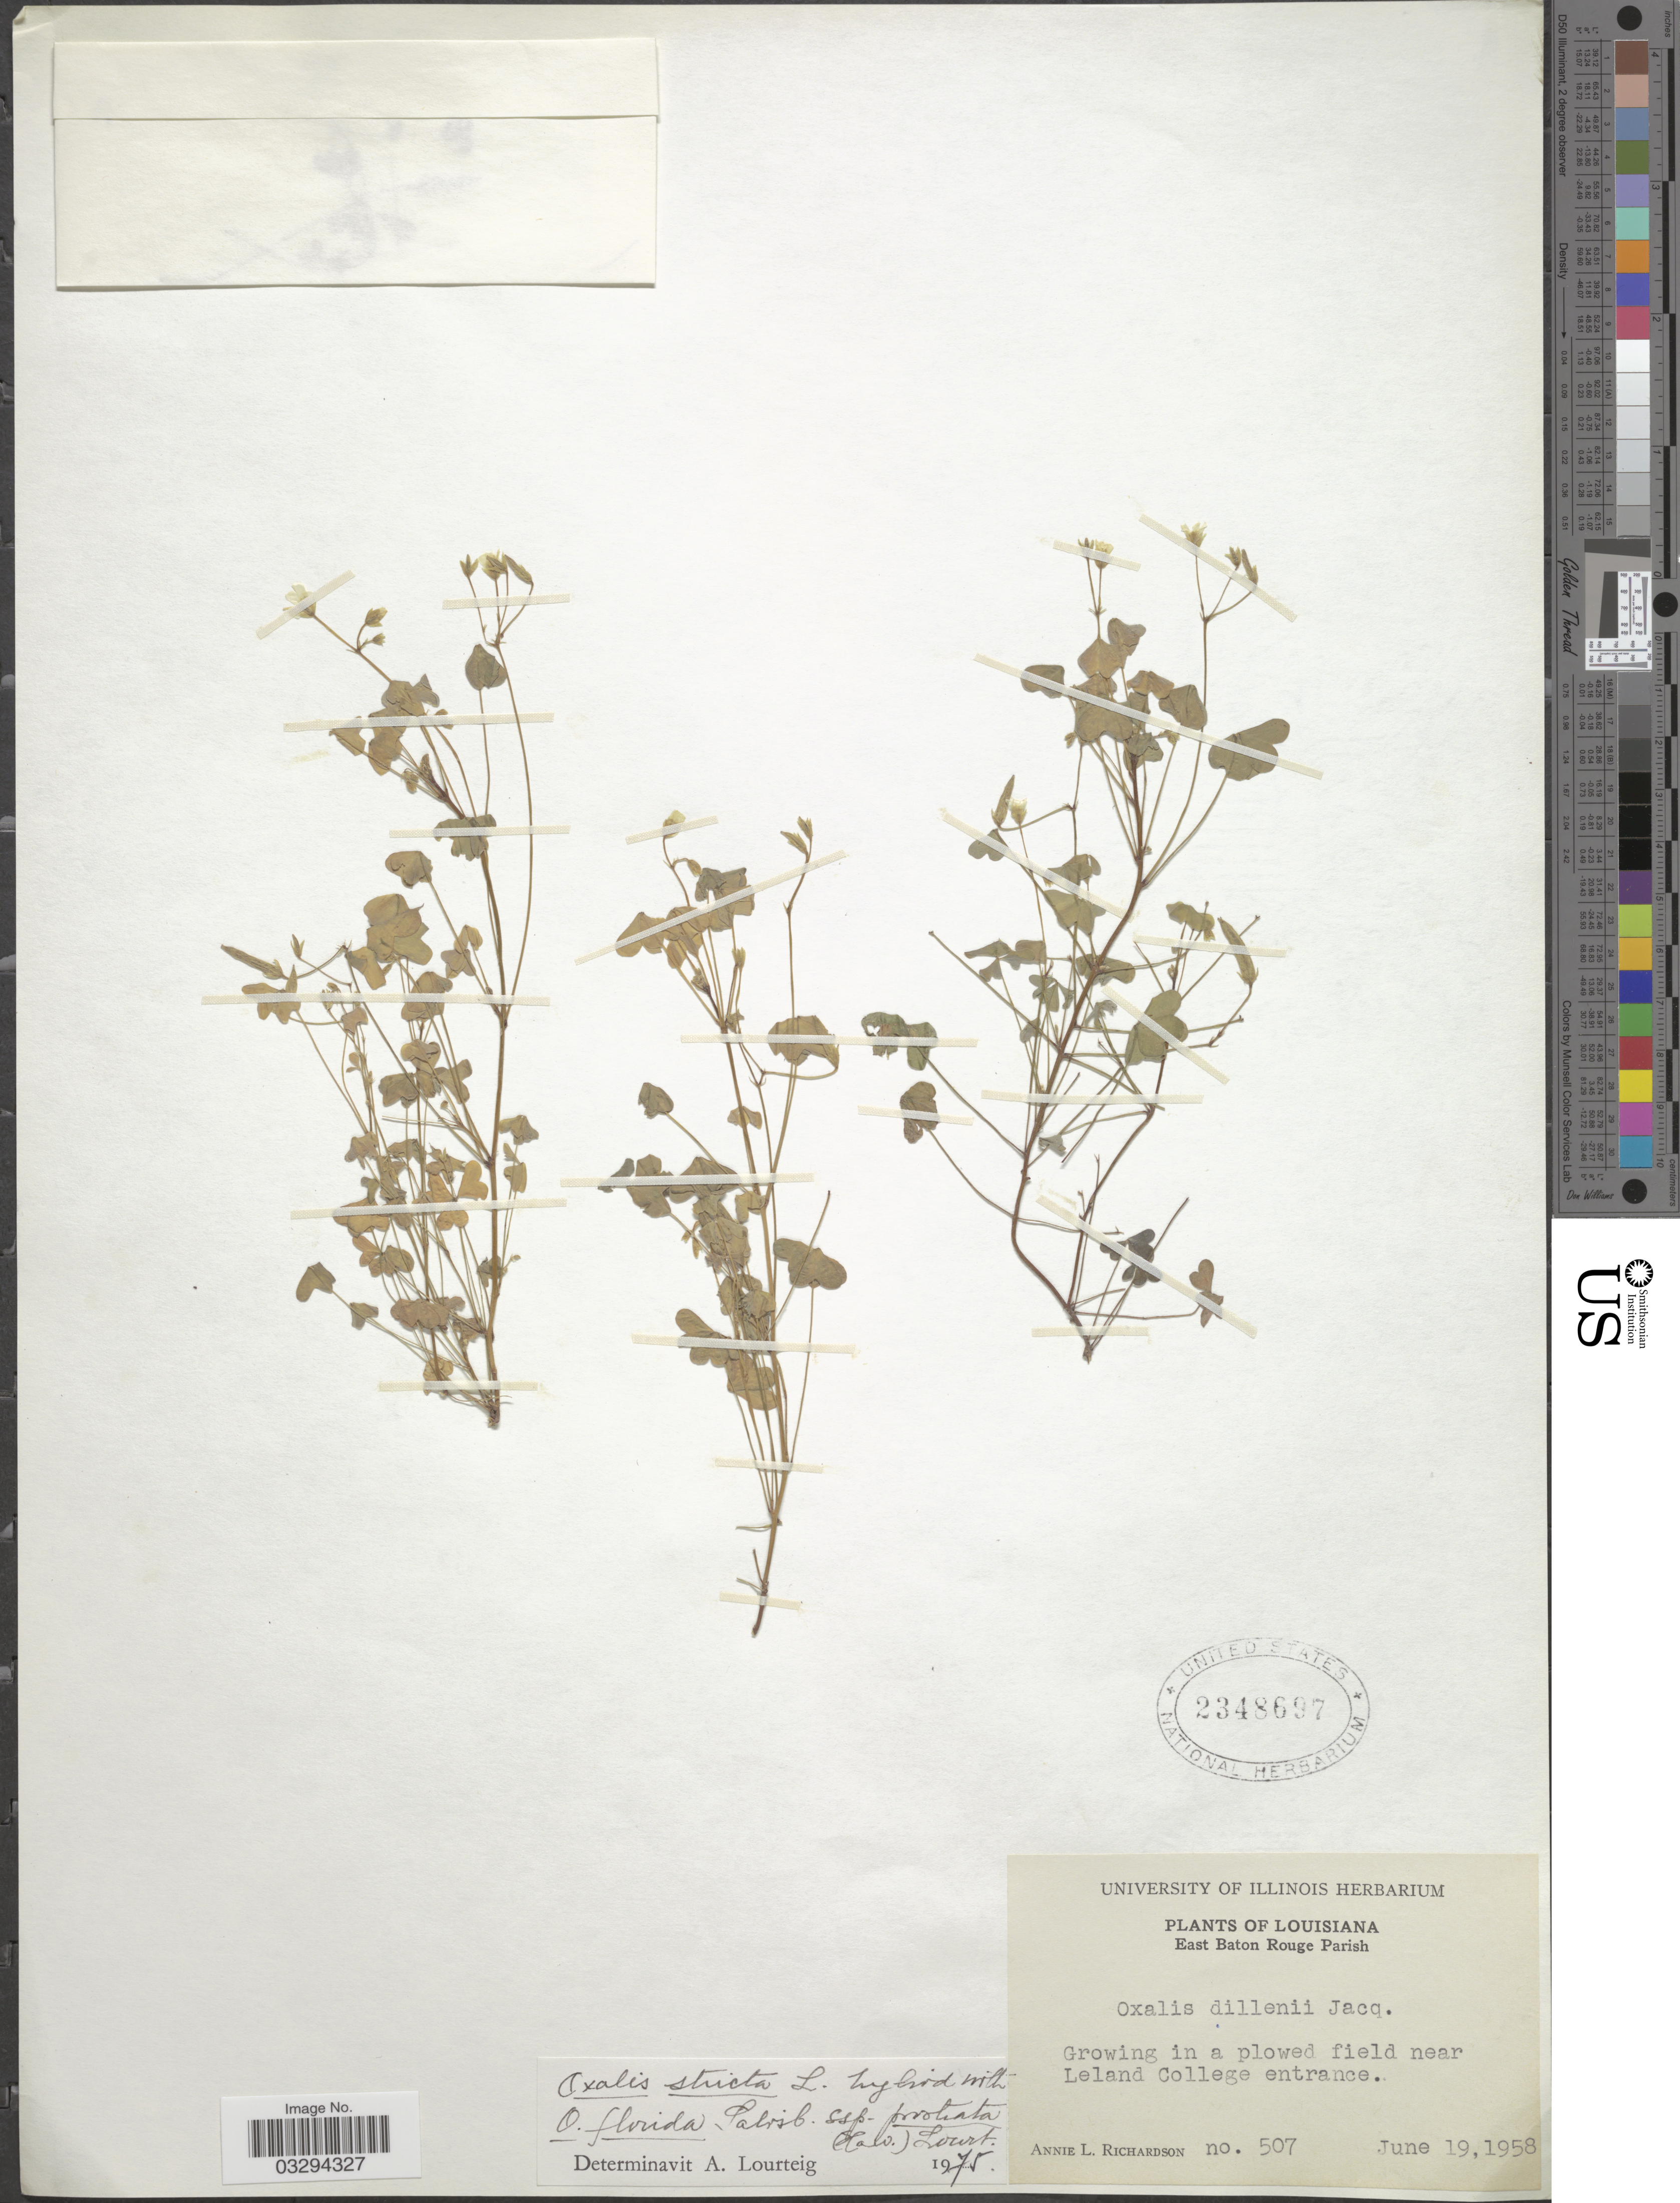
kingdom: Plantae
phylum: Tracheophyta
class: Magnoliopsida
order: Oxalidales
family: Oxalidaceae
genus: Oxalis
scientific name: Oxalis florida subsp. prostrata x O. stricta L.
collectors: A. L. Richardson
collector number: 507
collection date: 1958-06-19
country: United States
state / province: Louisiana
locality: East Baton Rouge Parish. Growing in a plowed field near Leland College entrance.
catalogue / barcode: US 2348697